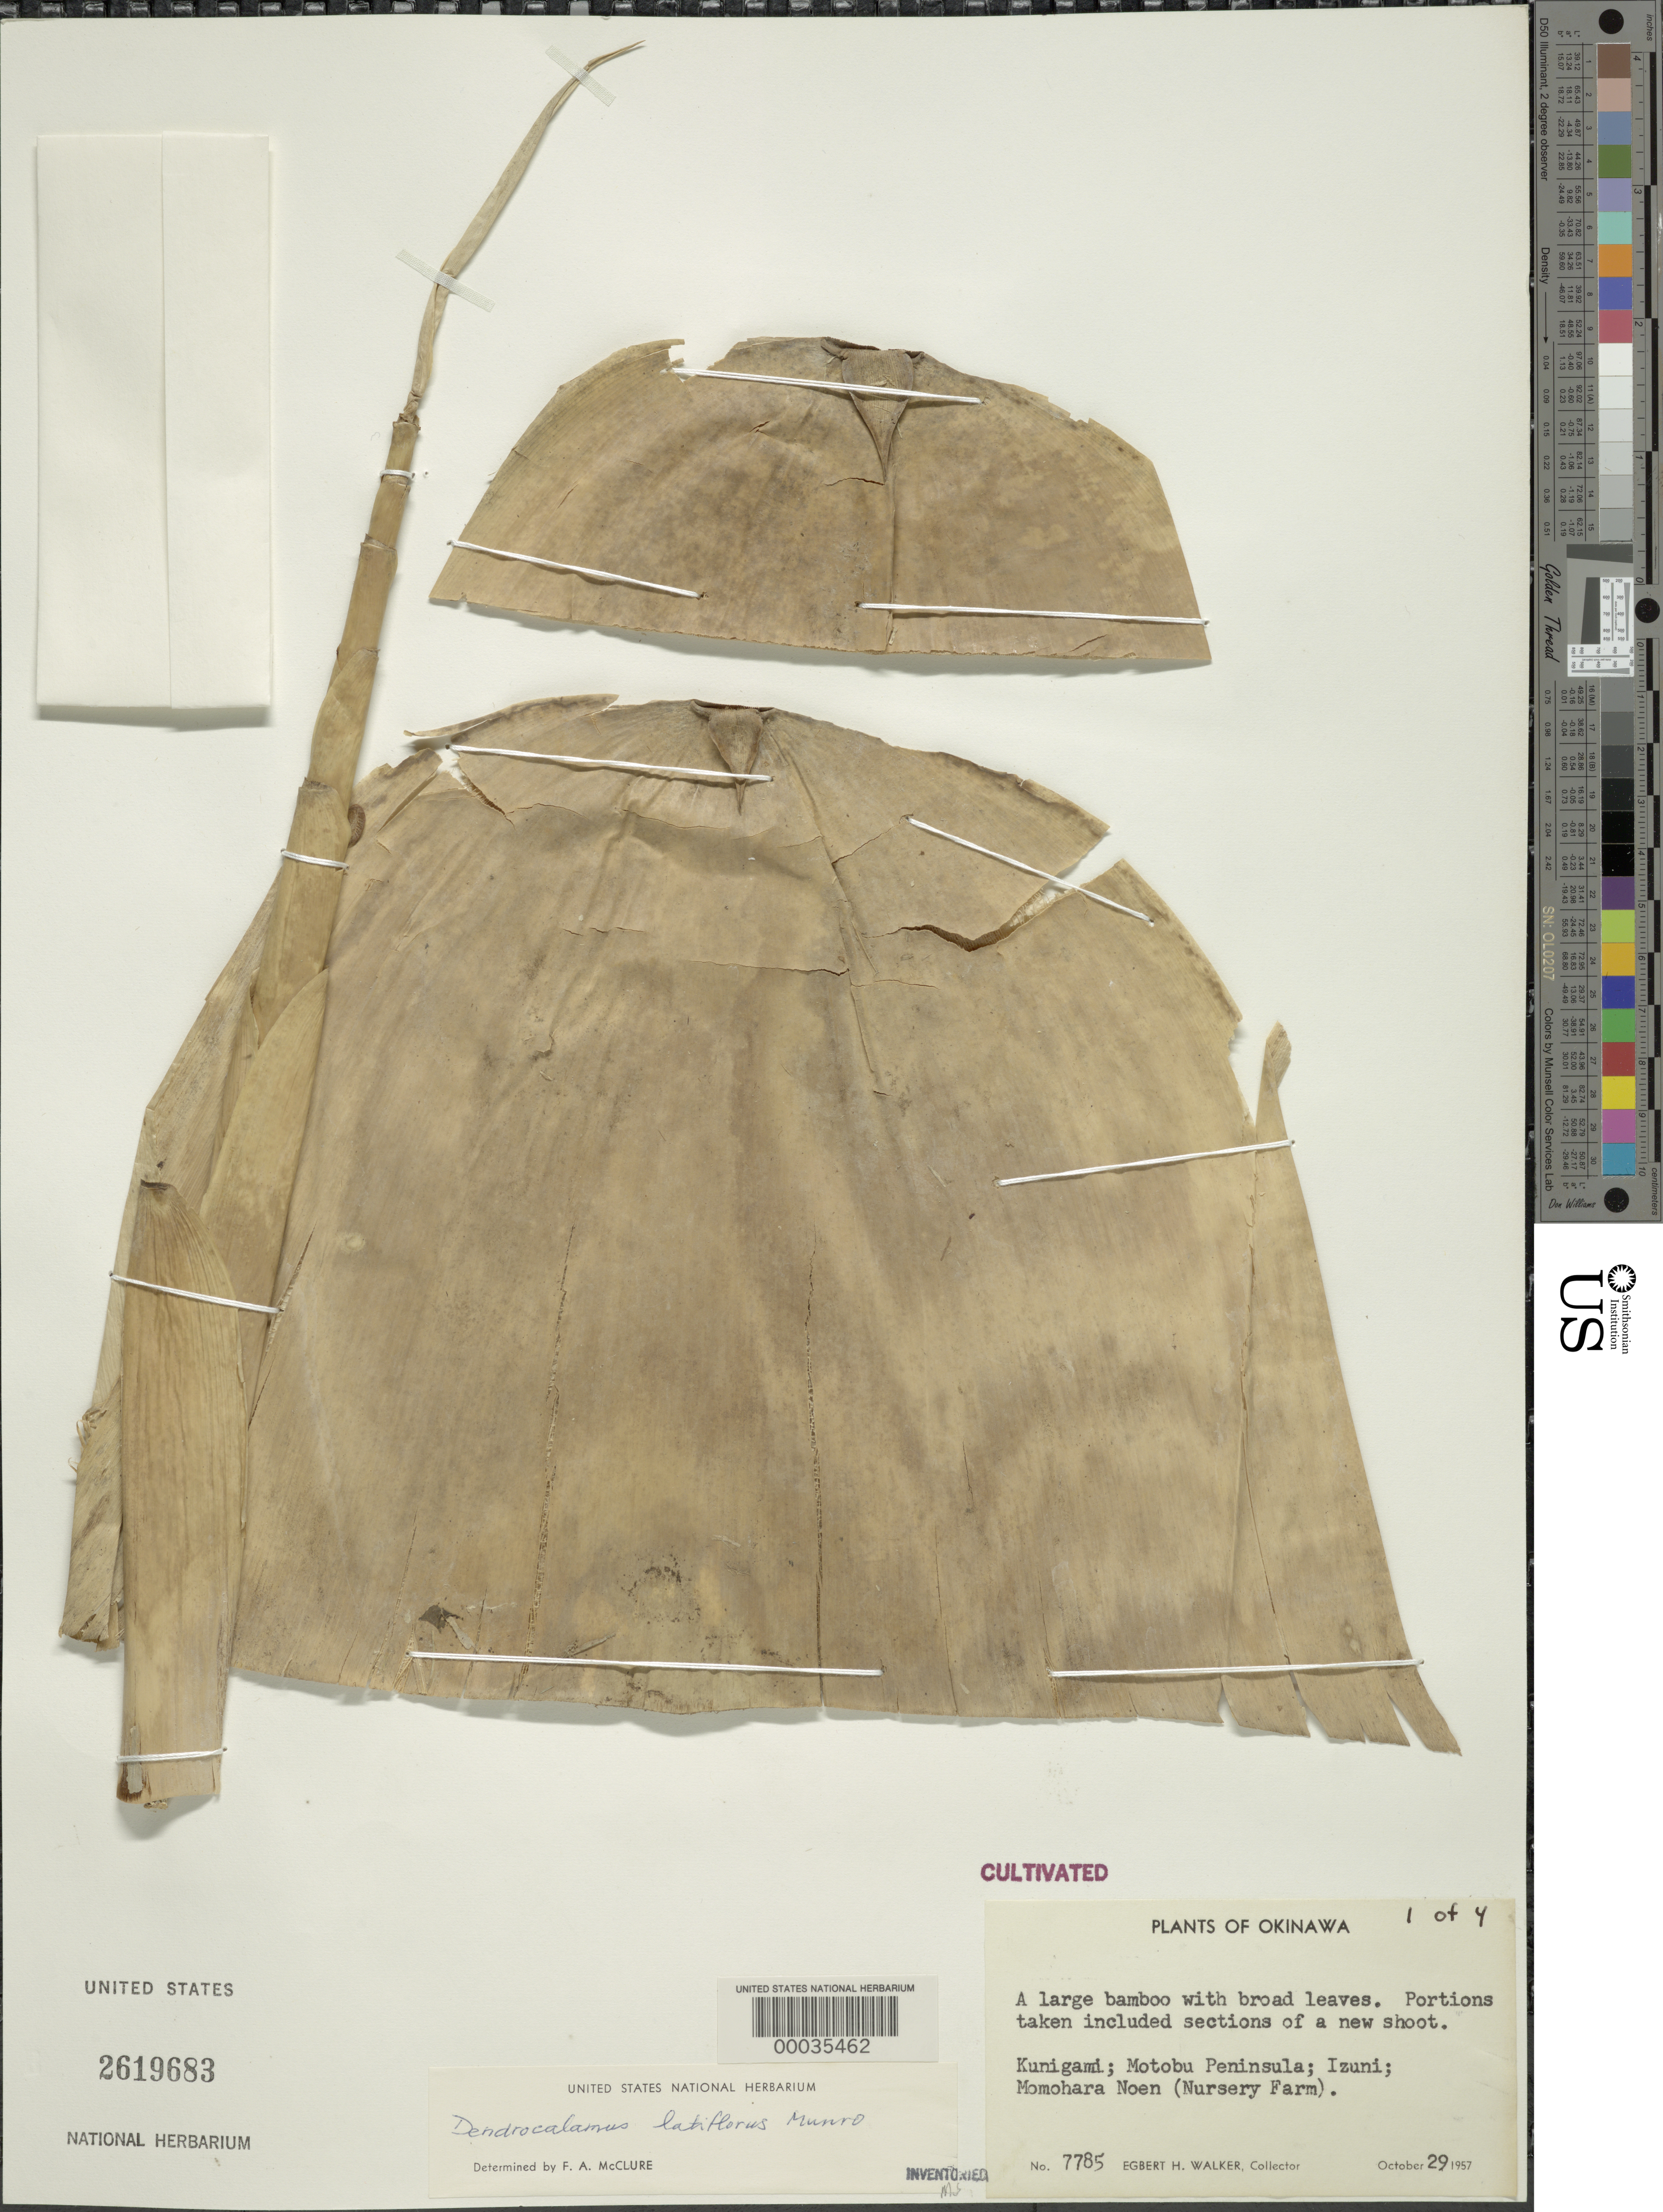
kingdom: Plantae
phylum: Tracheophyta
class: Liliopsida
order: Poales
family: Poaceae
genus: Dendrocalamus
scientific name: Dendrocalamus latiflorus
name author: Munro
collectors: E. H. Walker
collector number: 7785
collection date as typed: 29 Oct 1957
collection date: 1957-10-29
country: Japan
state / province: Okinawa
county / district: Okinawa Prefecture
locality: Kunigami, motobu penninsula, izuni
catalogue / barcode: US 2619683